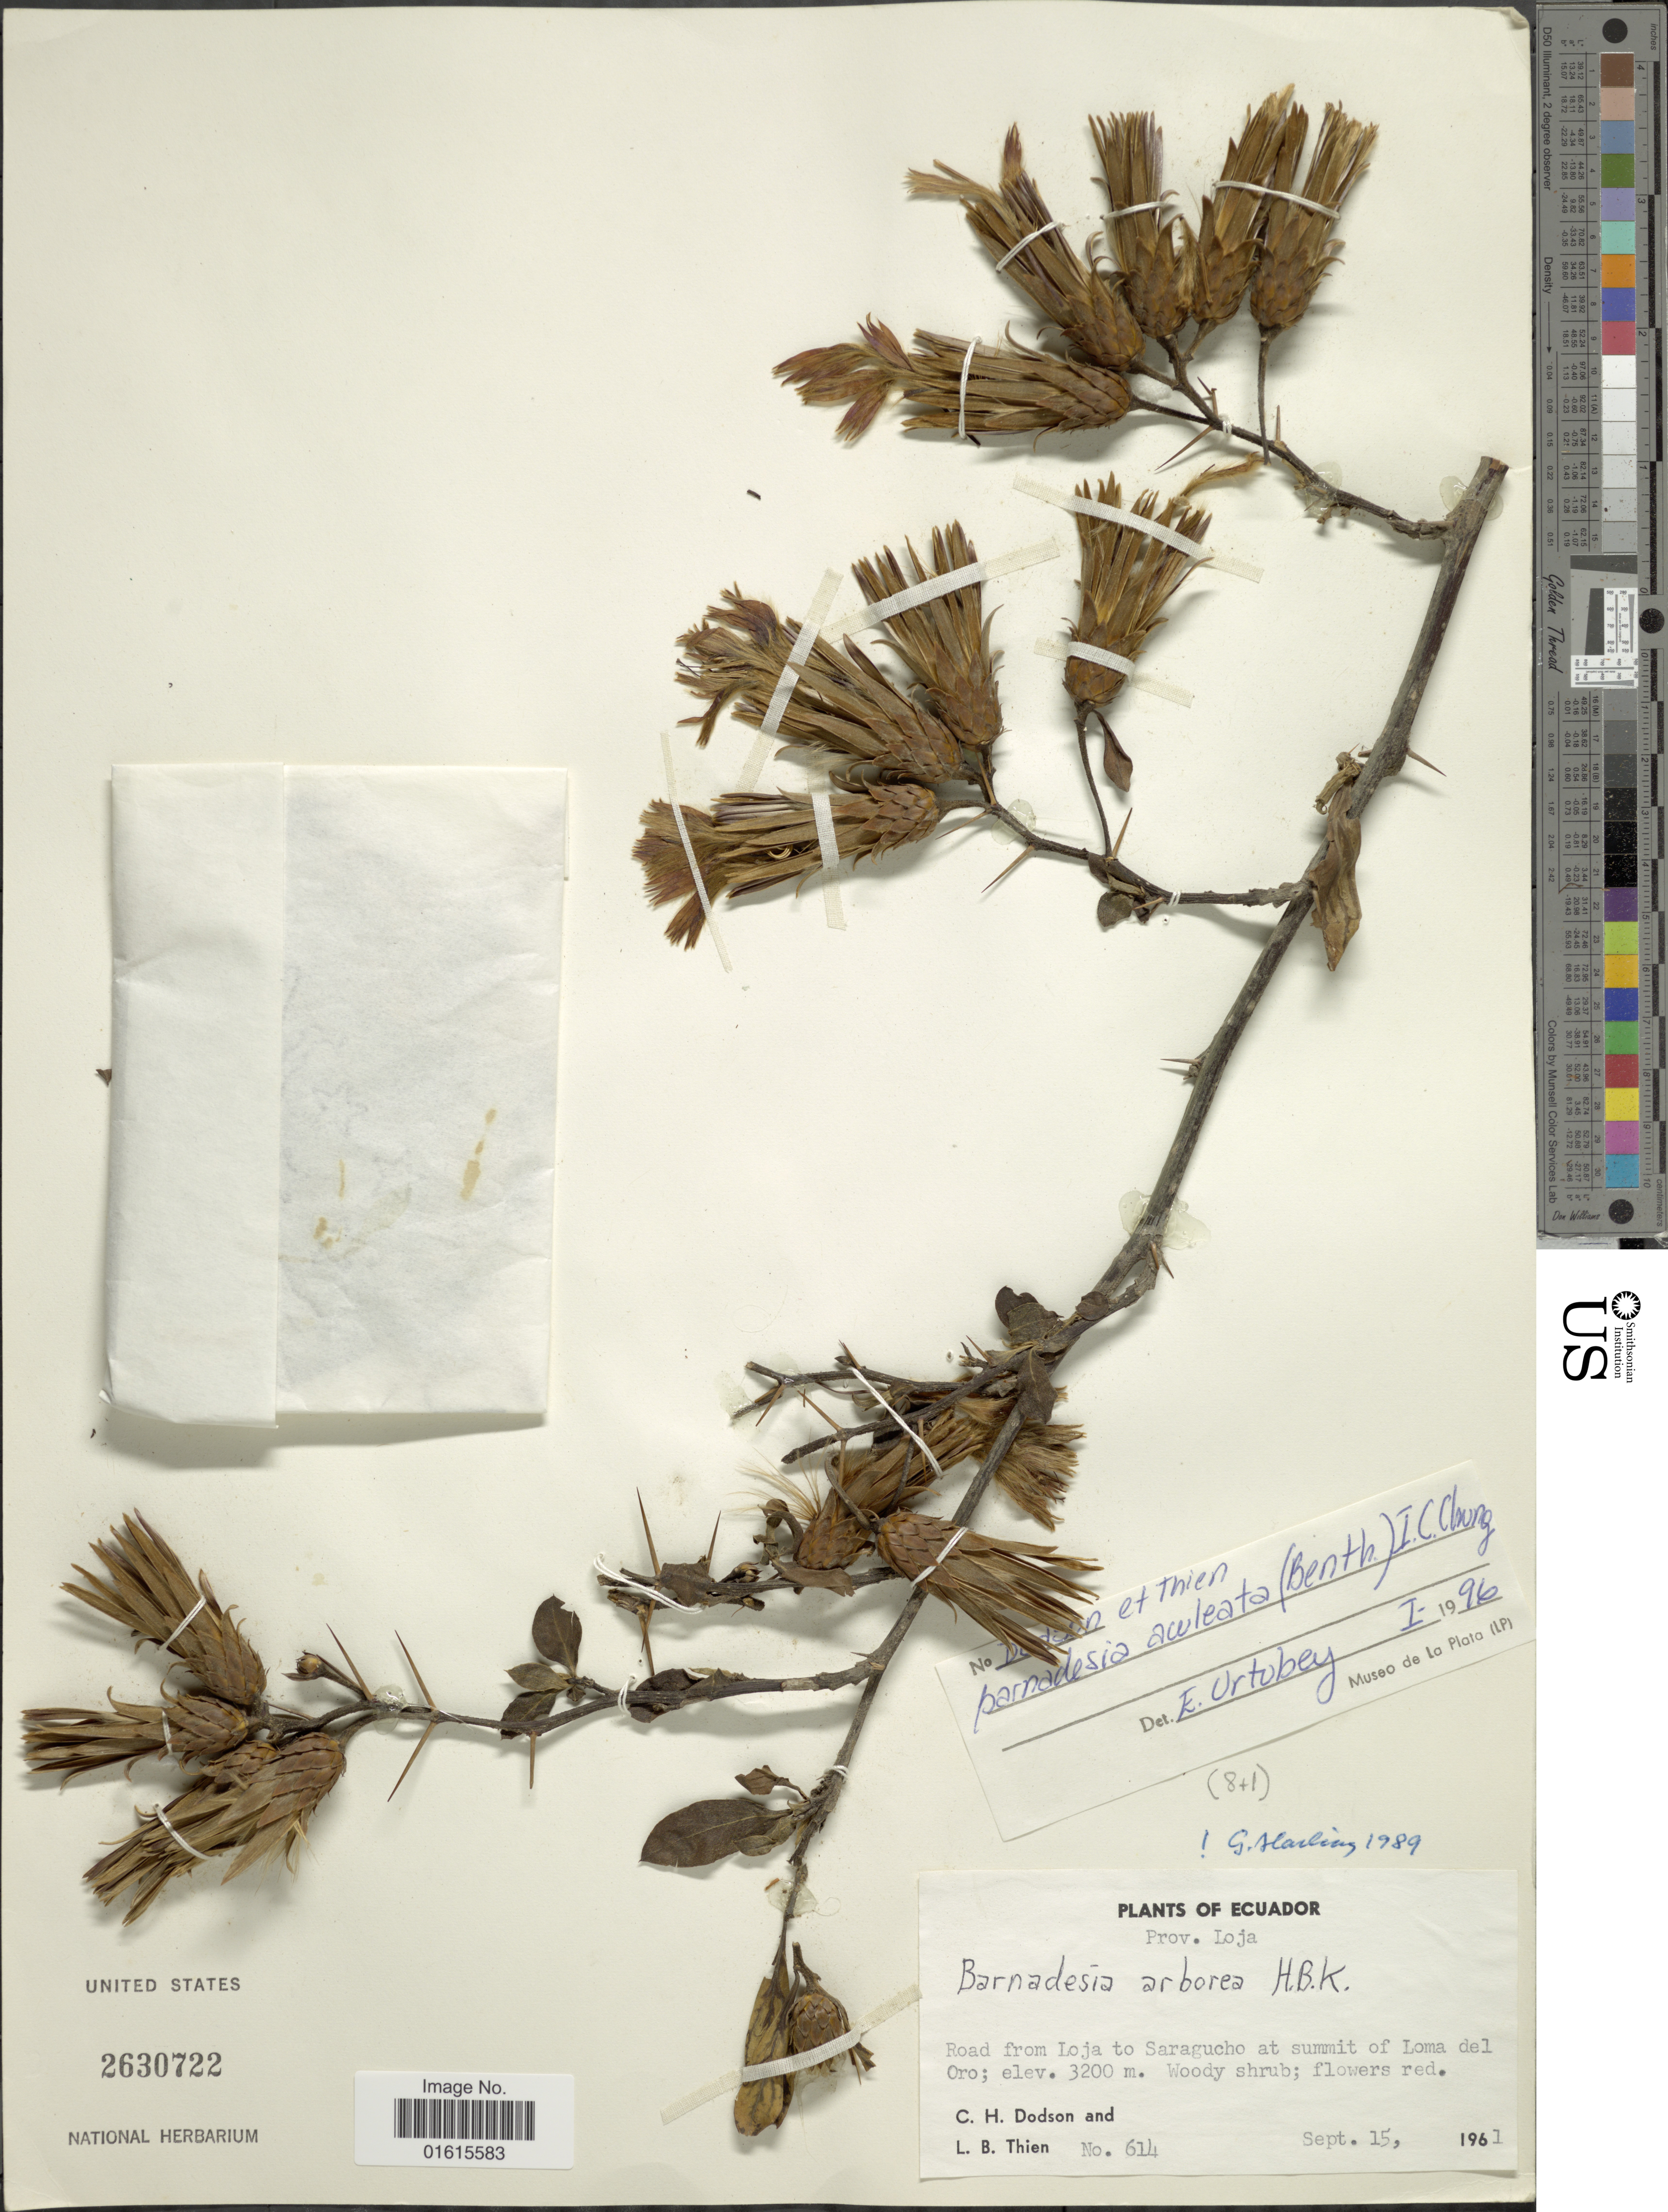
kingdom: Plantae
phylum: Tracheophyta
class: Magnoliopsida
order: Asterales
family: Asteraceae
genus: Barnadesia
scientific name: Barnadesia aculeata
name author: (Benth.) I.C. Chung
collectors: C. H. Dodson & L. Thien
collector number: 614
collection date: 1961-09-15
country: Ecuador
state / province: Loja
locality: Road from Loja to Saragucgho at summit of Loma del Oro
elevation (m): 3200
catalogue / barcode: US 2630722